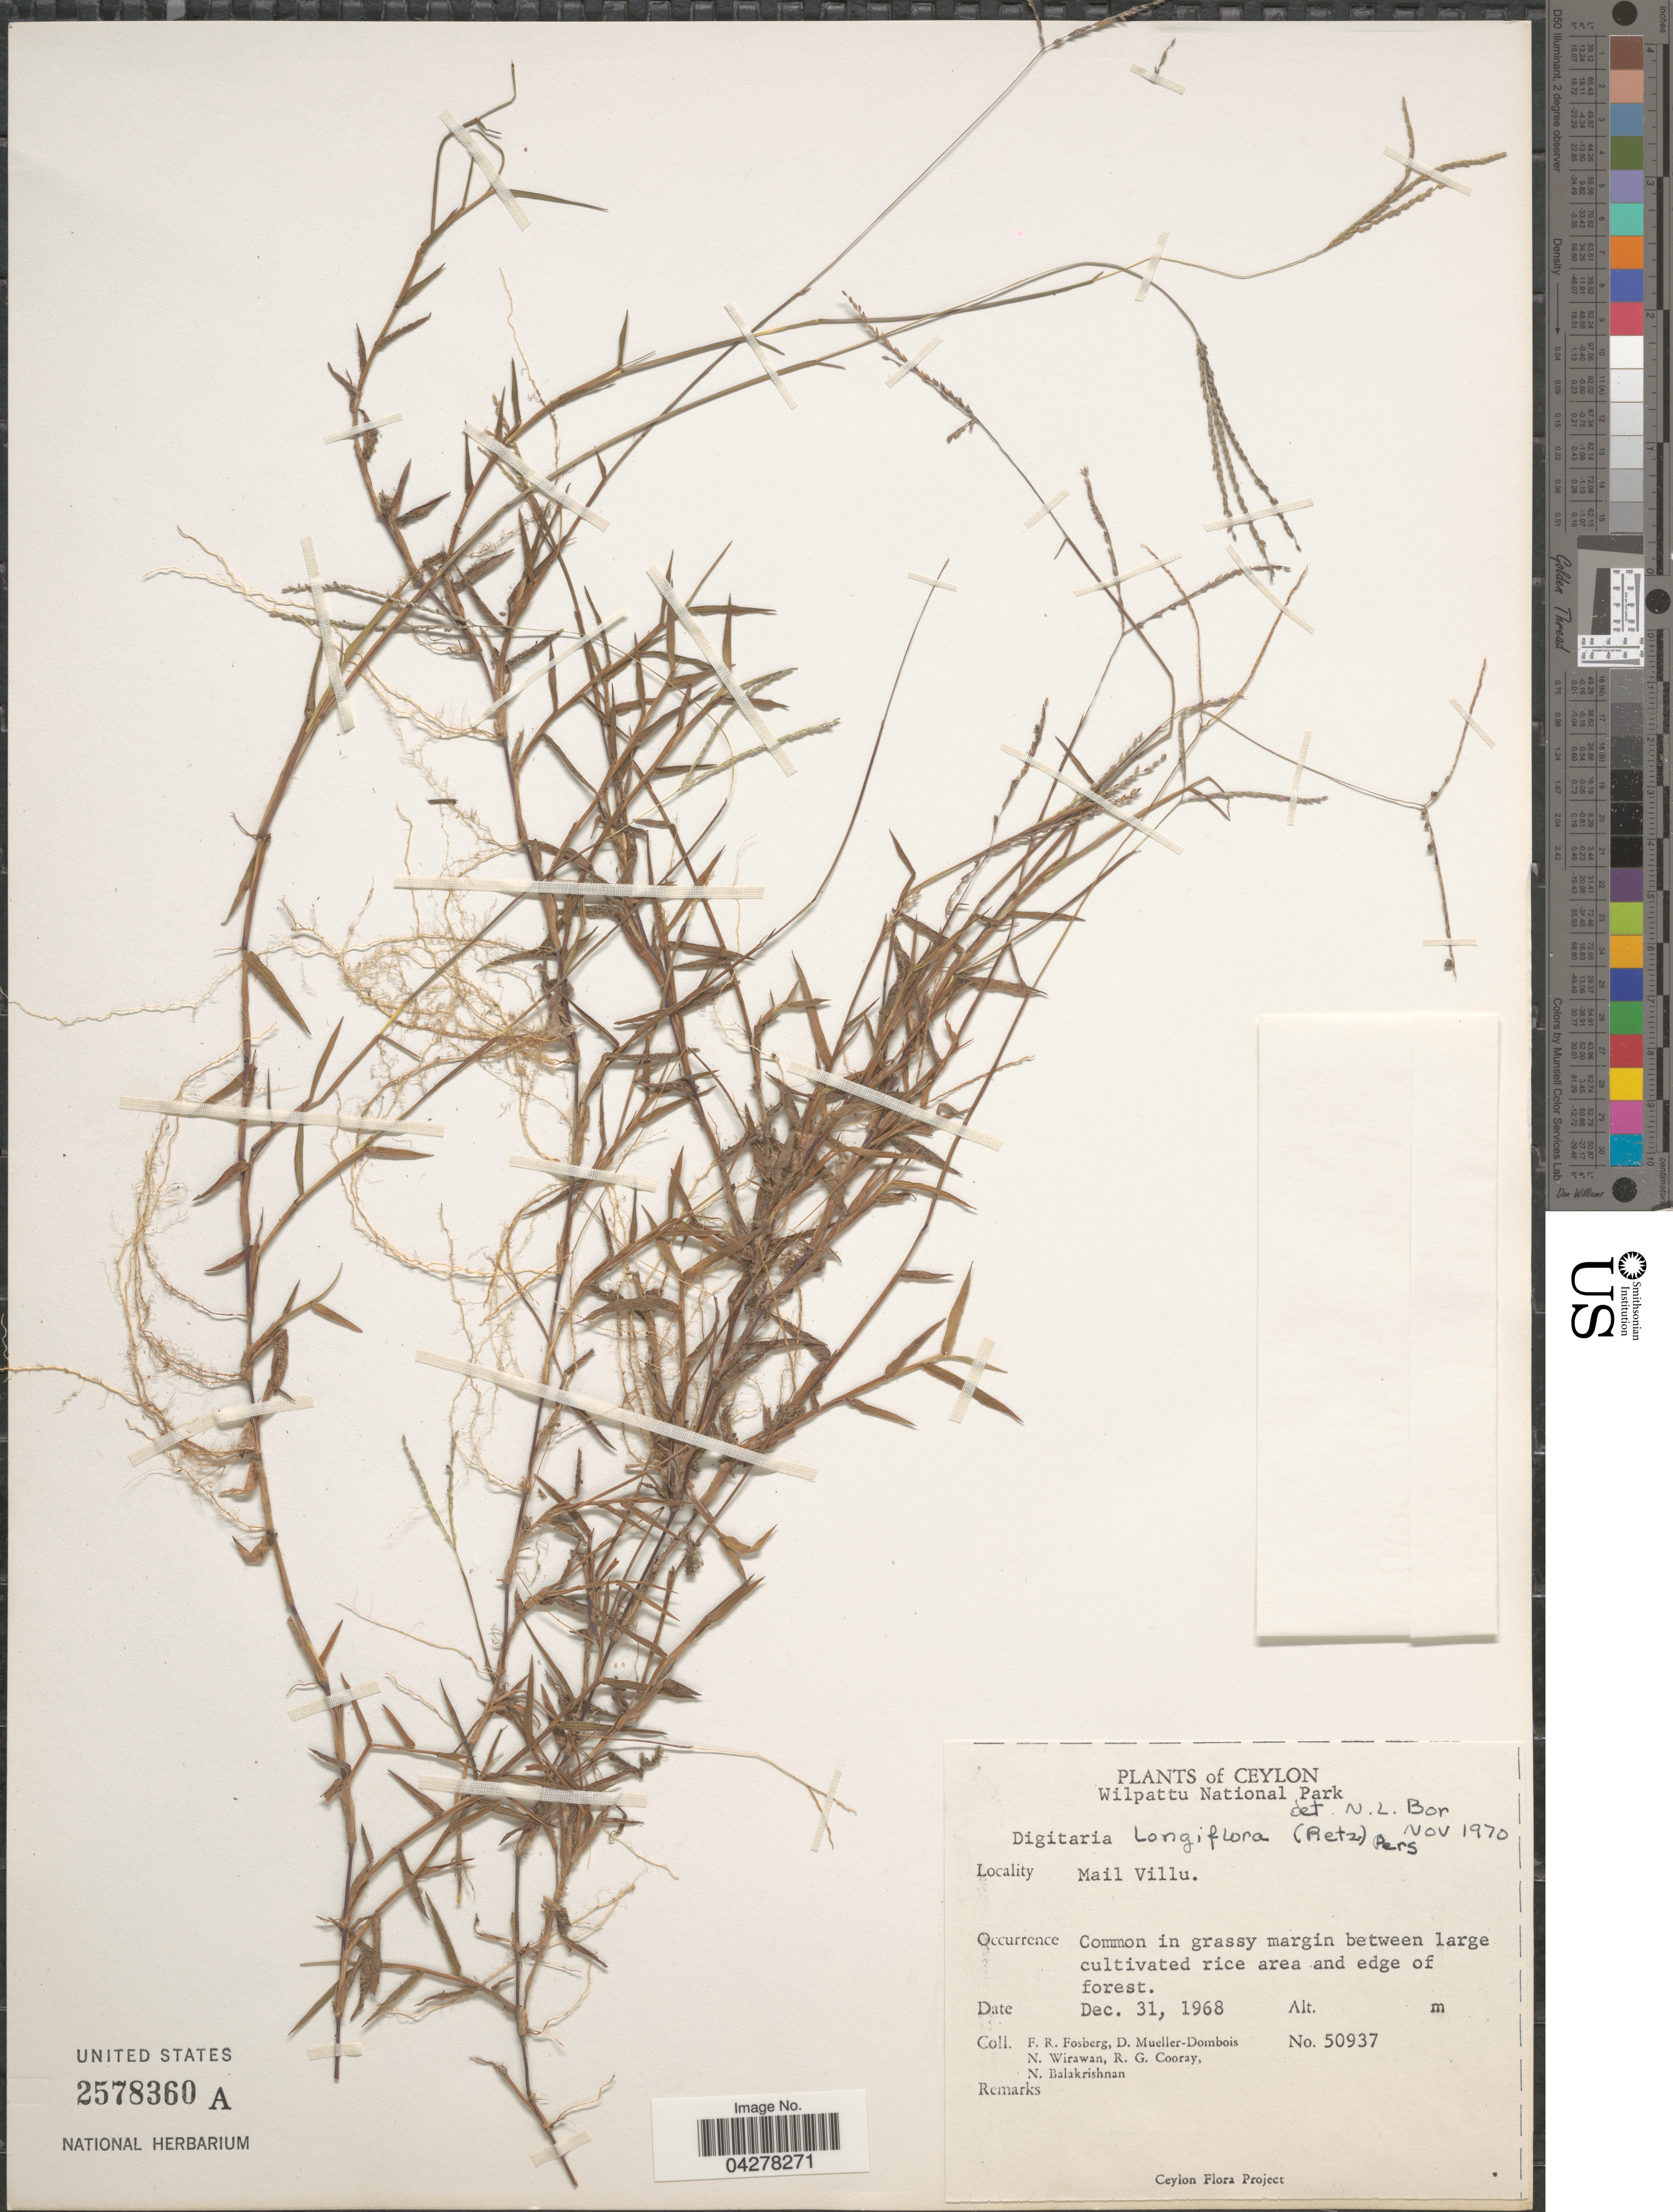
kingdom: Plantae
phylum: Tracheophyta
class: Liliopsida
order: Poales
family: Poaceae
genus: Digitaria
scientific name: Digitaria longiflora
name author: (Retz.) Pers.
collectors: F. R. Fosberg, D. Mueller-Dombois, N. Wirawan, R. Cooray & N. Balakrishnan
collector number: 50937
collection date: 1968-12-31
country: Sri Lanka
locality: Ceylon. Wilpattu National Park. Mail Villu. Common in grassy margin between large cultivated rice area and edge of forest.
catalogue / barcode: US 2578360A